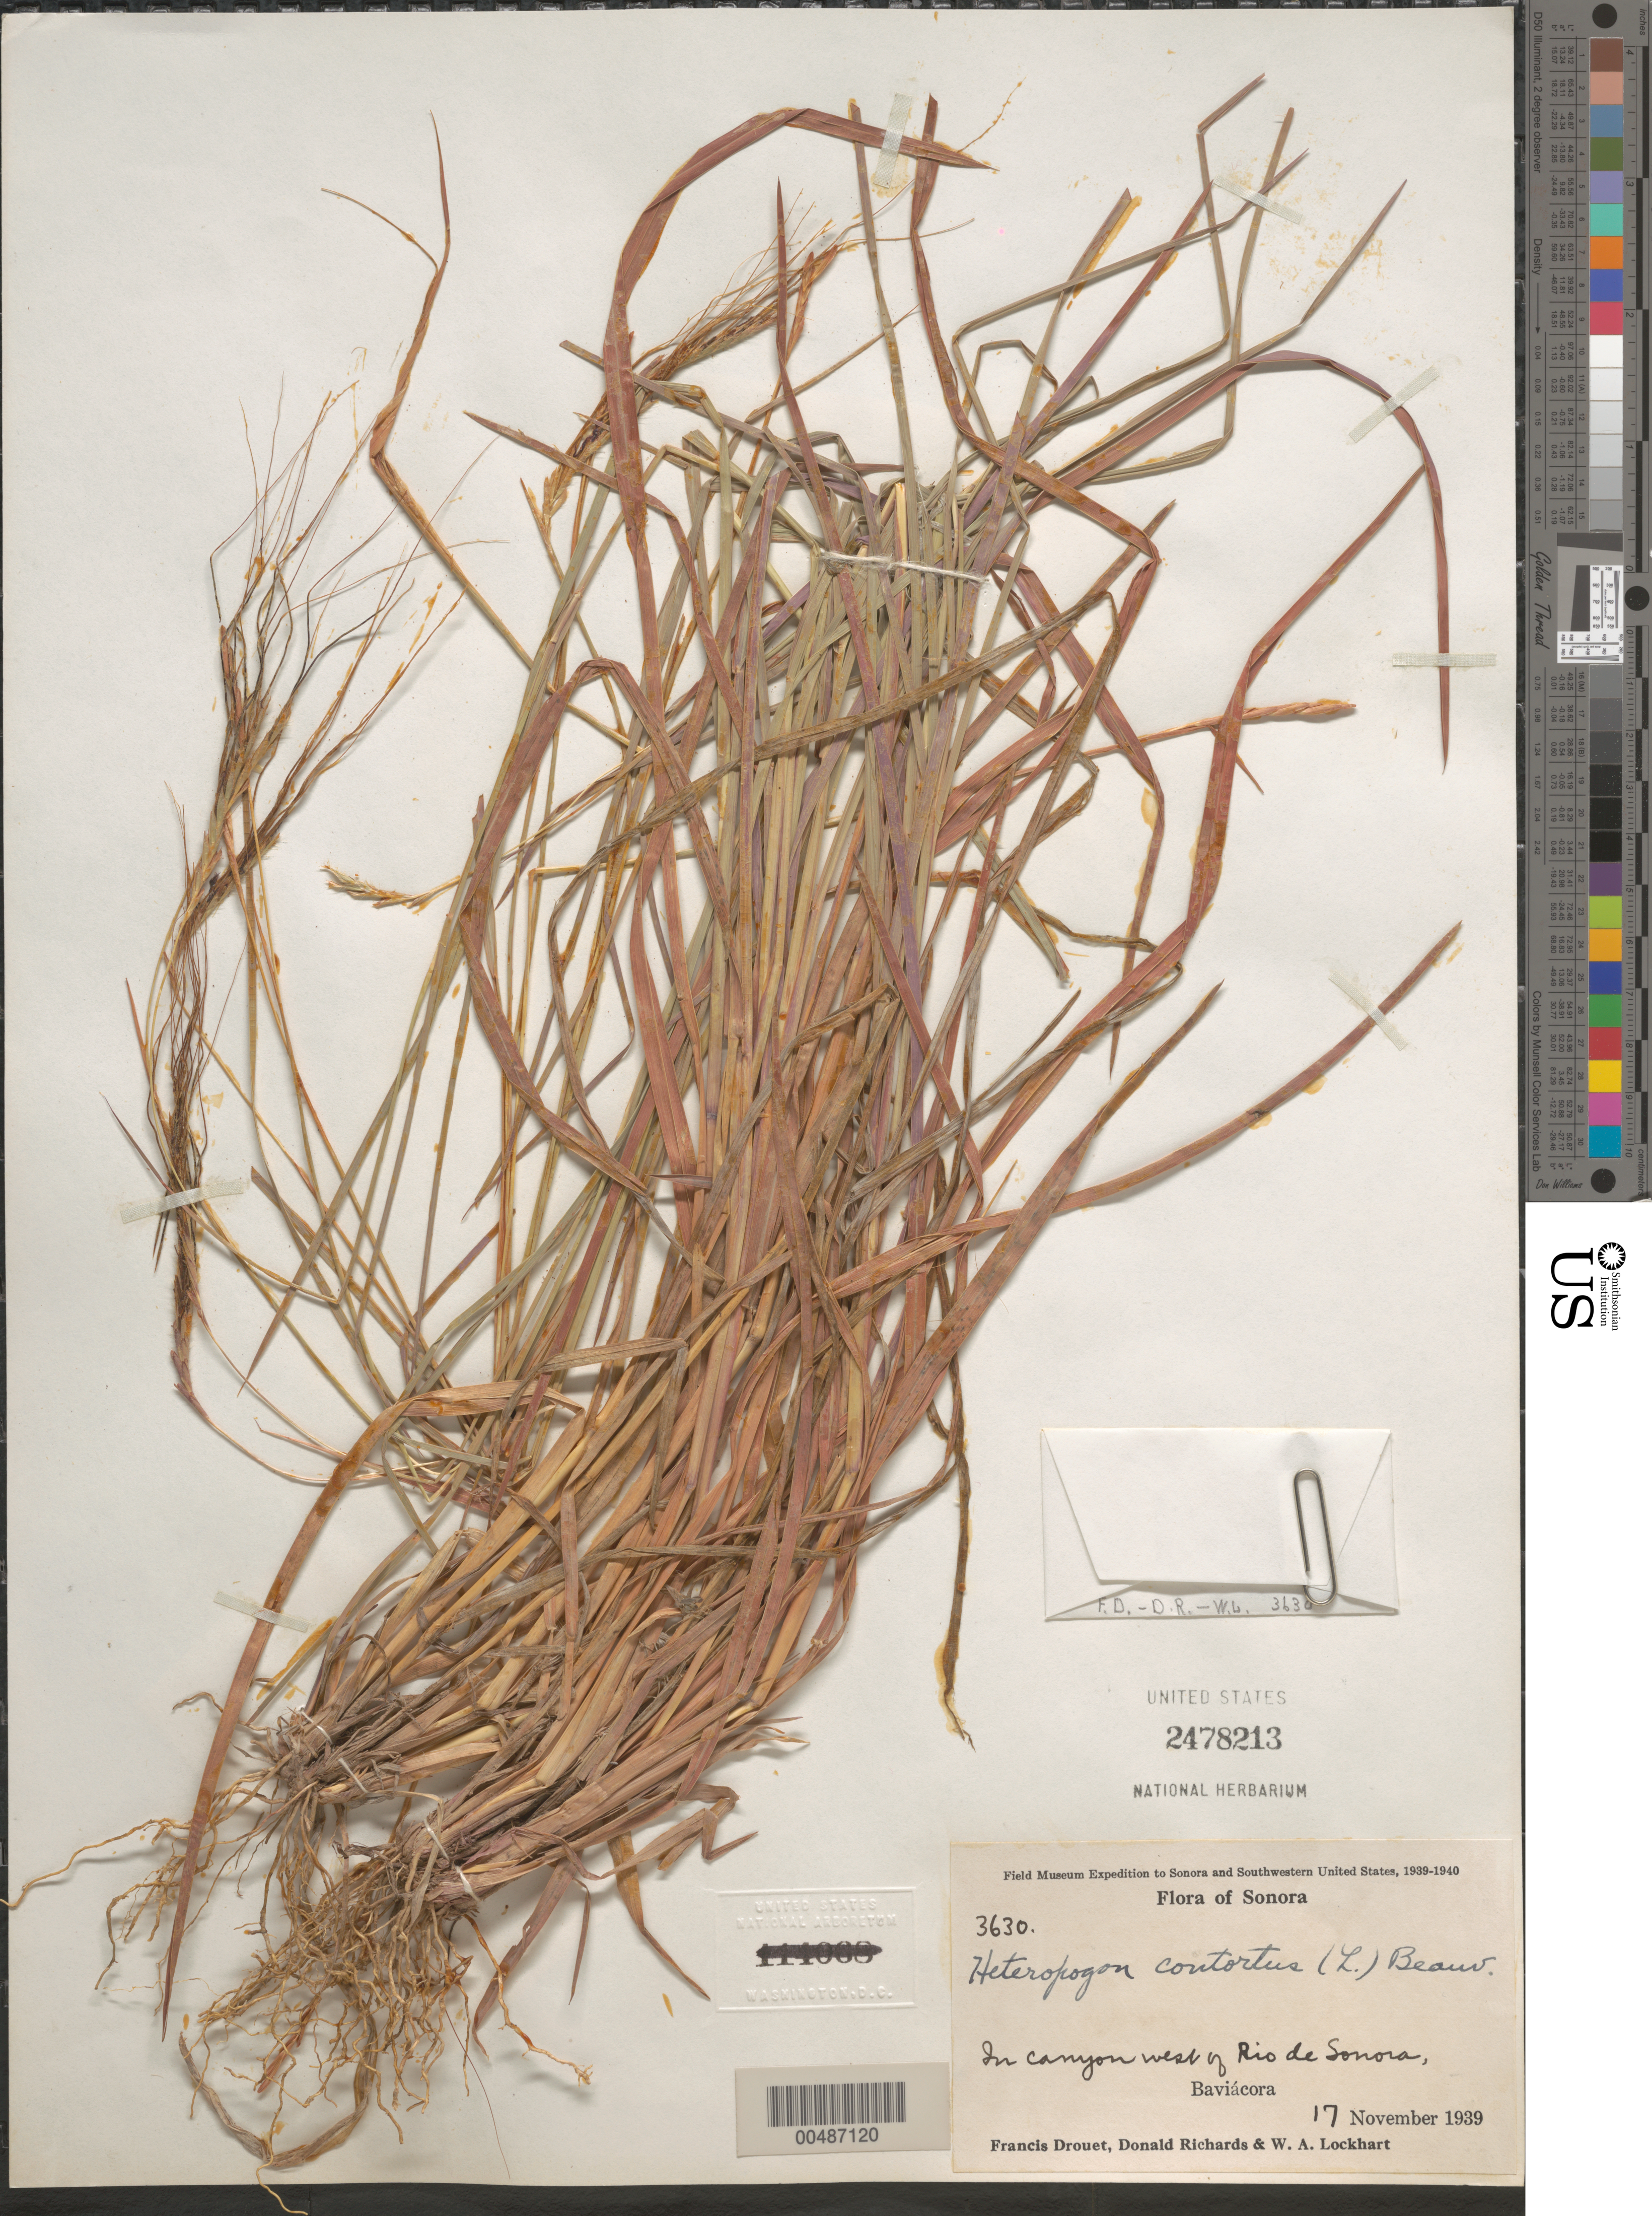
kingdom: Plantae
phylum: Tracheophyta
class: Liliopsida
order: Poales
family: Poaceae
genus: Heteropogon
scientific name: Heteropogon contortus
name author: (L.) P. Beauv. ex Roem. & Schult.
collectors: F. E. Drouet, D. Richards & W. Lockhart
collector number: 3630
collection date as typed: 17 Nov 1939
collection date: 1939-11-17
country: Mexico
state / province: Sonora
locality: In canyon W of Rio de Sonora, Bavi cora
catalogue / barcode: US 2478213